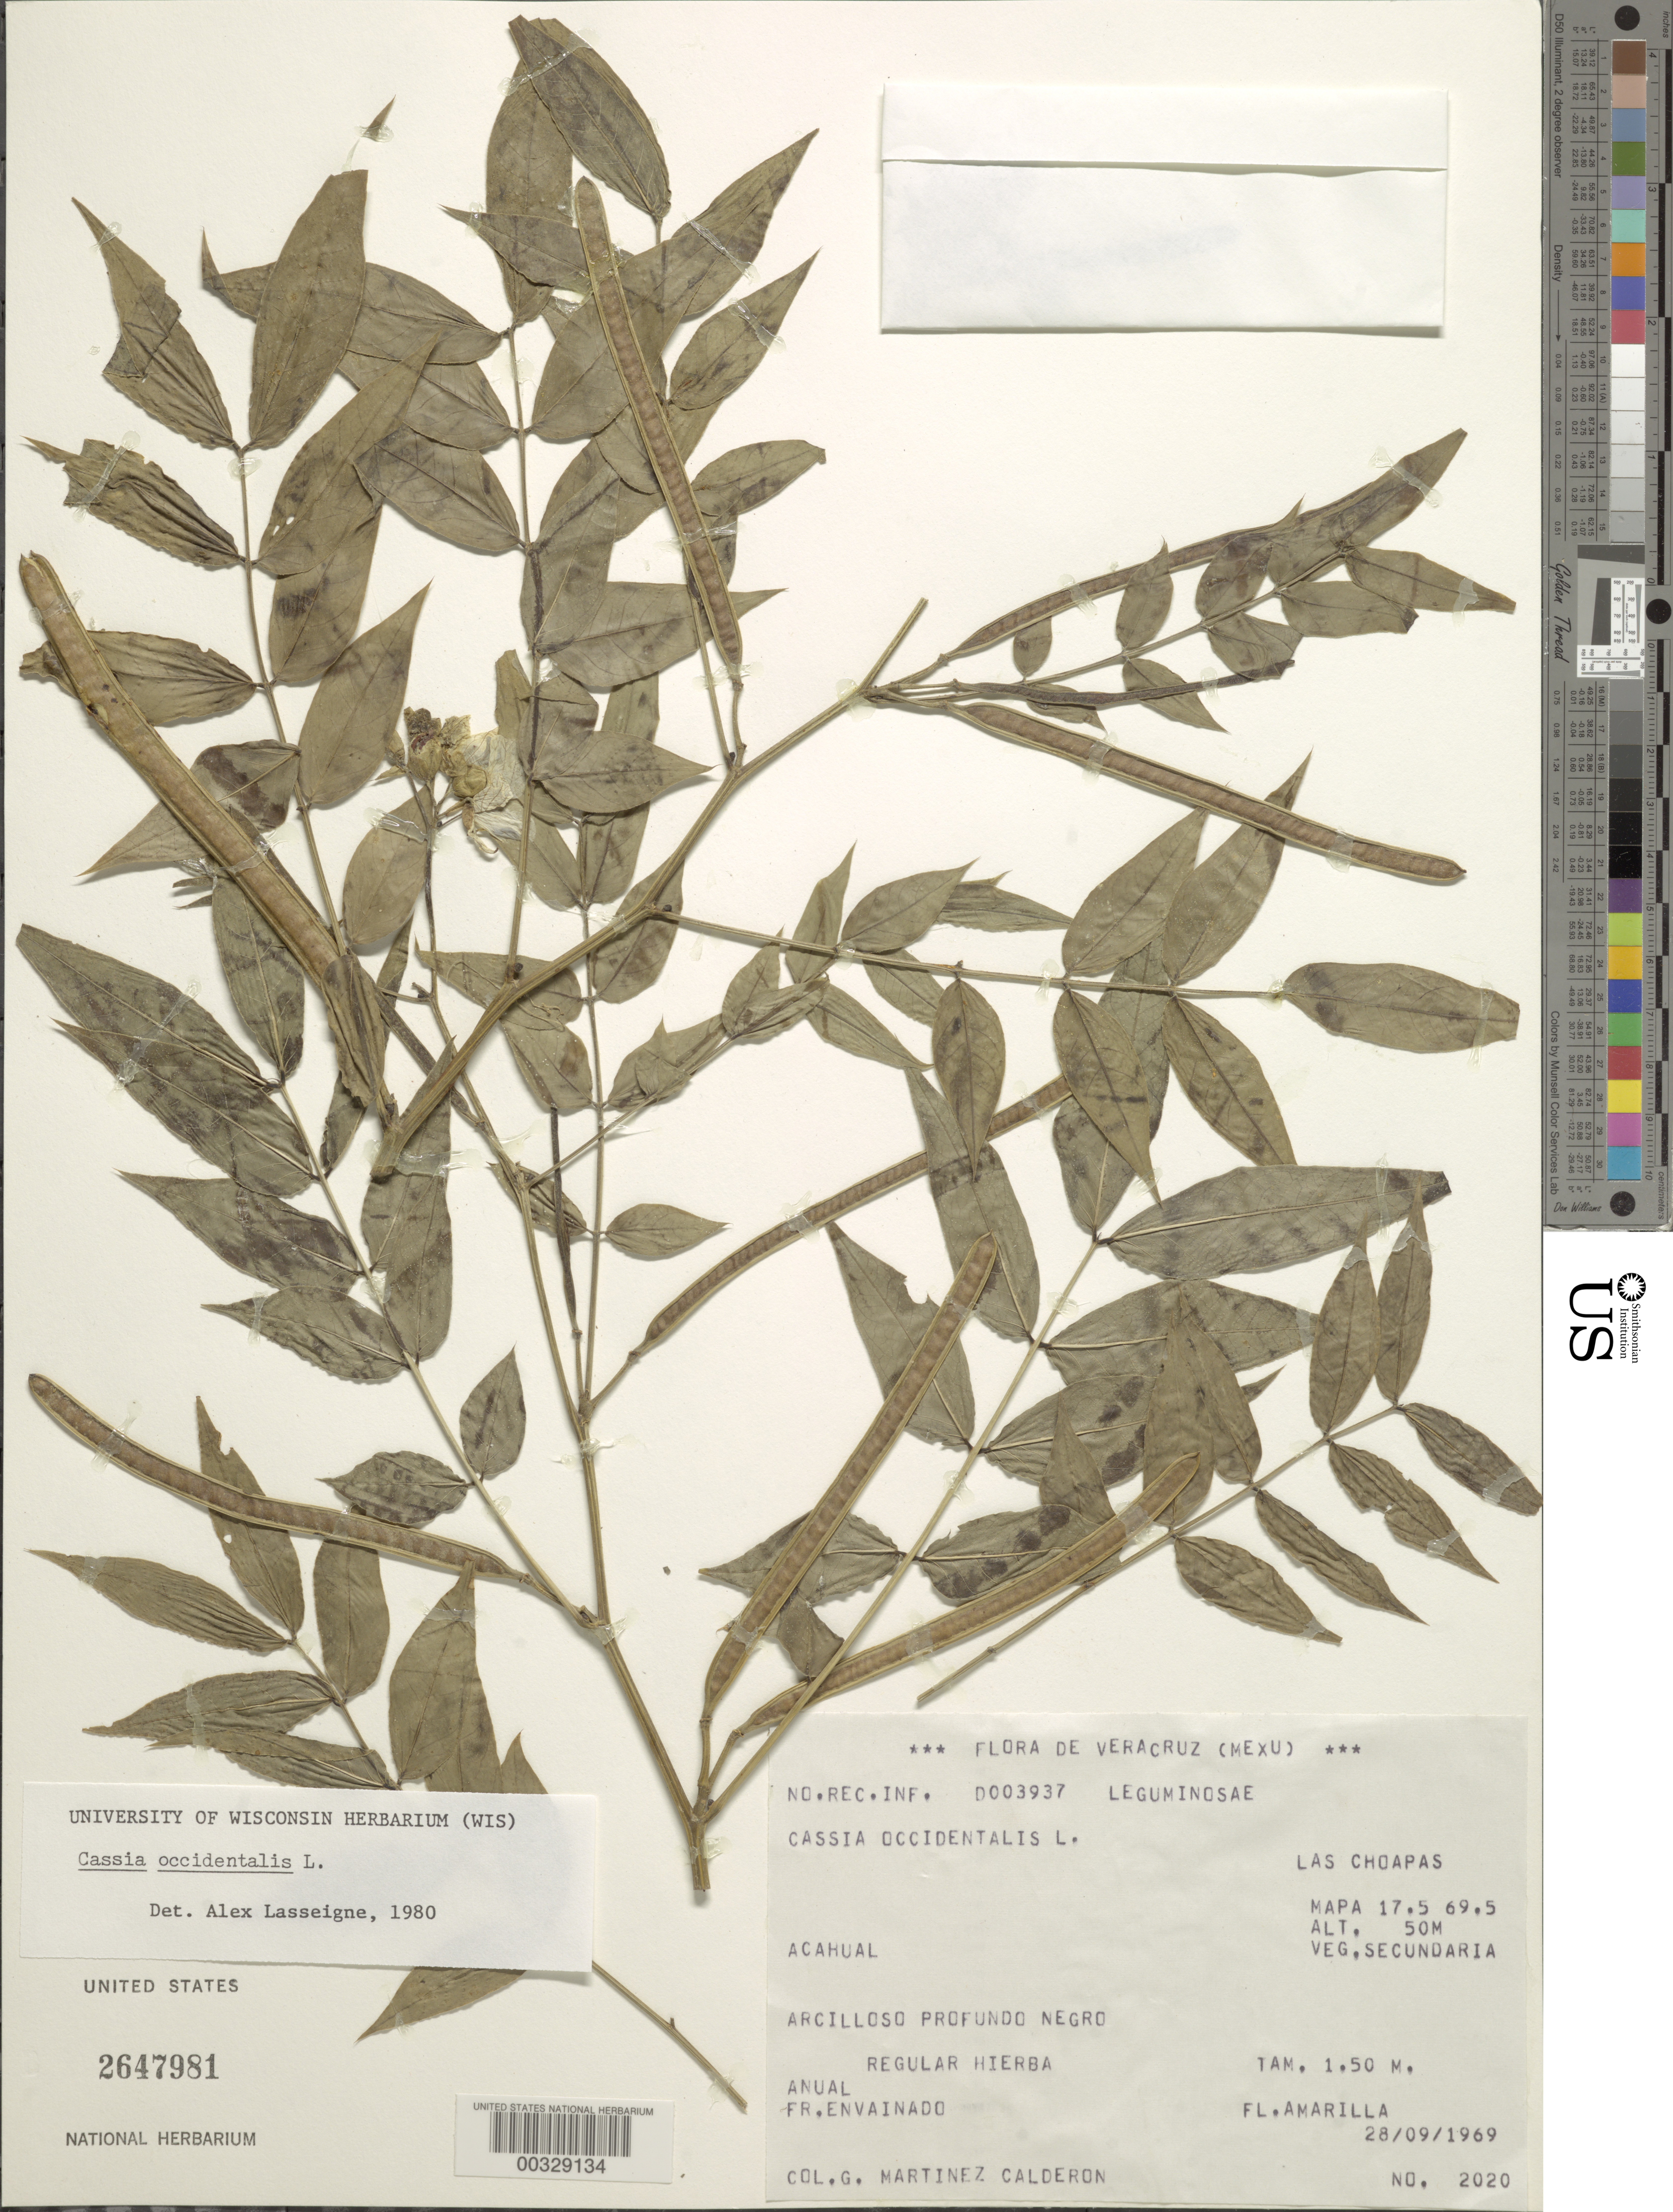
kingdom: Plantae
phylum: Tracheophyta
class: Magnoliopsida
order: Fabales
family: Fabaceae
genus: Senna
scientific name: Senna occidentalis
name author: (L.) Link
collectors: G. Martínez Calderón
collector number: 2020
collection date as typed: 28 Sep 1969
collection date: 1969-09-28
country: Mexico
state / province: Veracruz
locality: Las choapas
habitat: Secondary vegetation; black clay soil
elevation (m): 50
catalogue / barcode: US 2647981